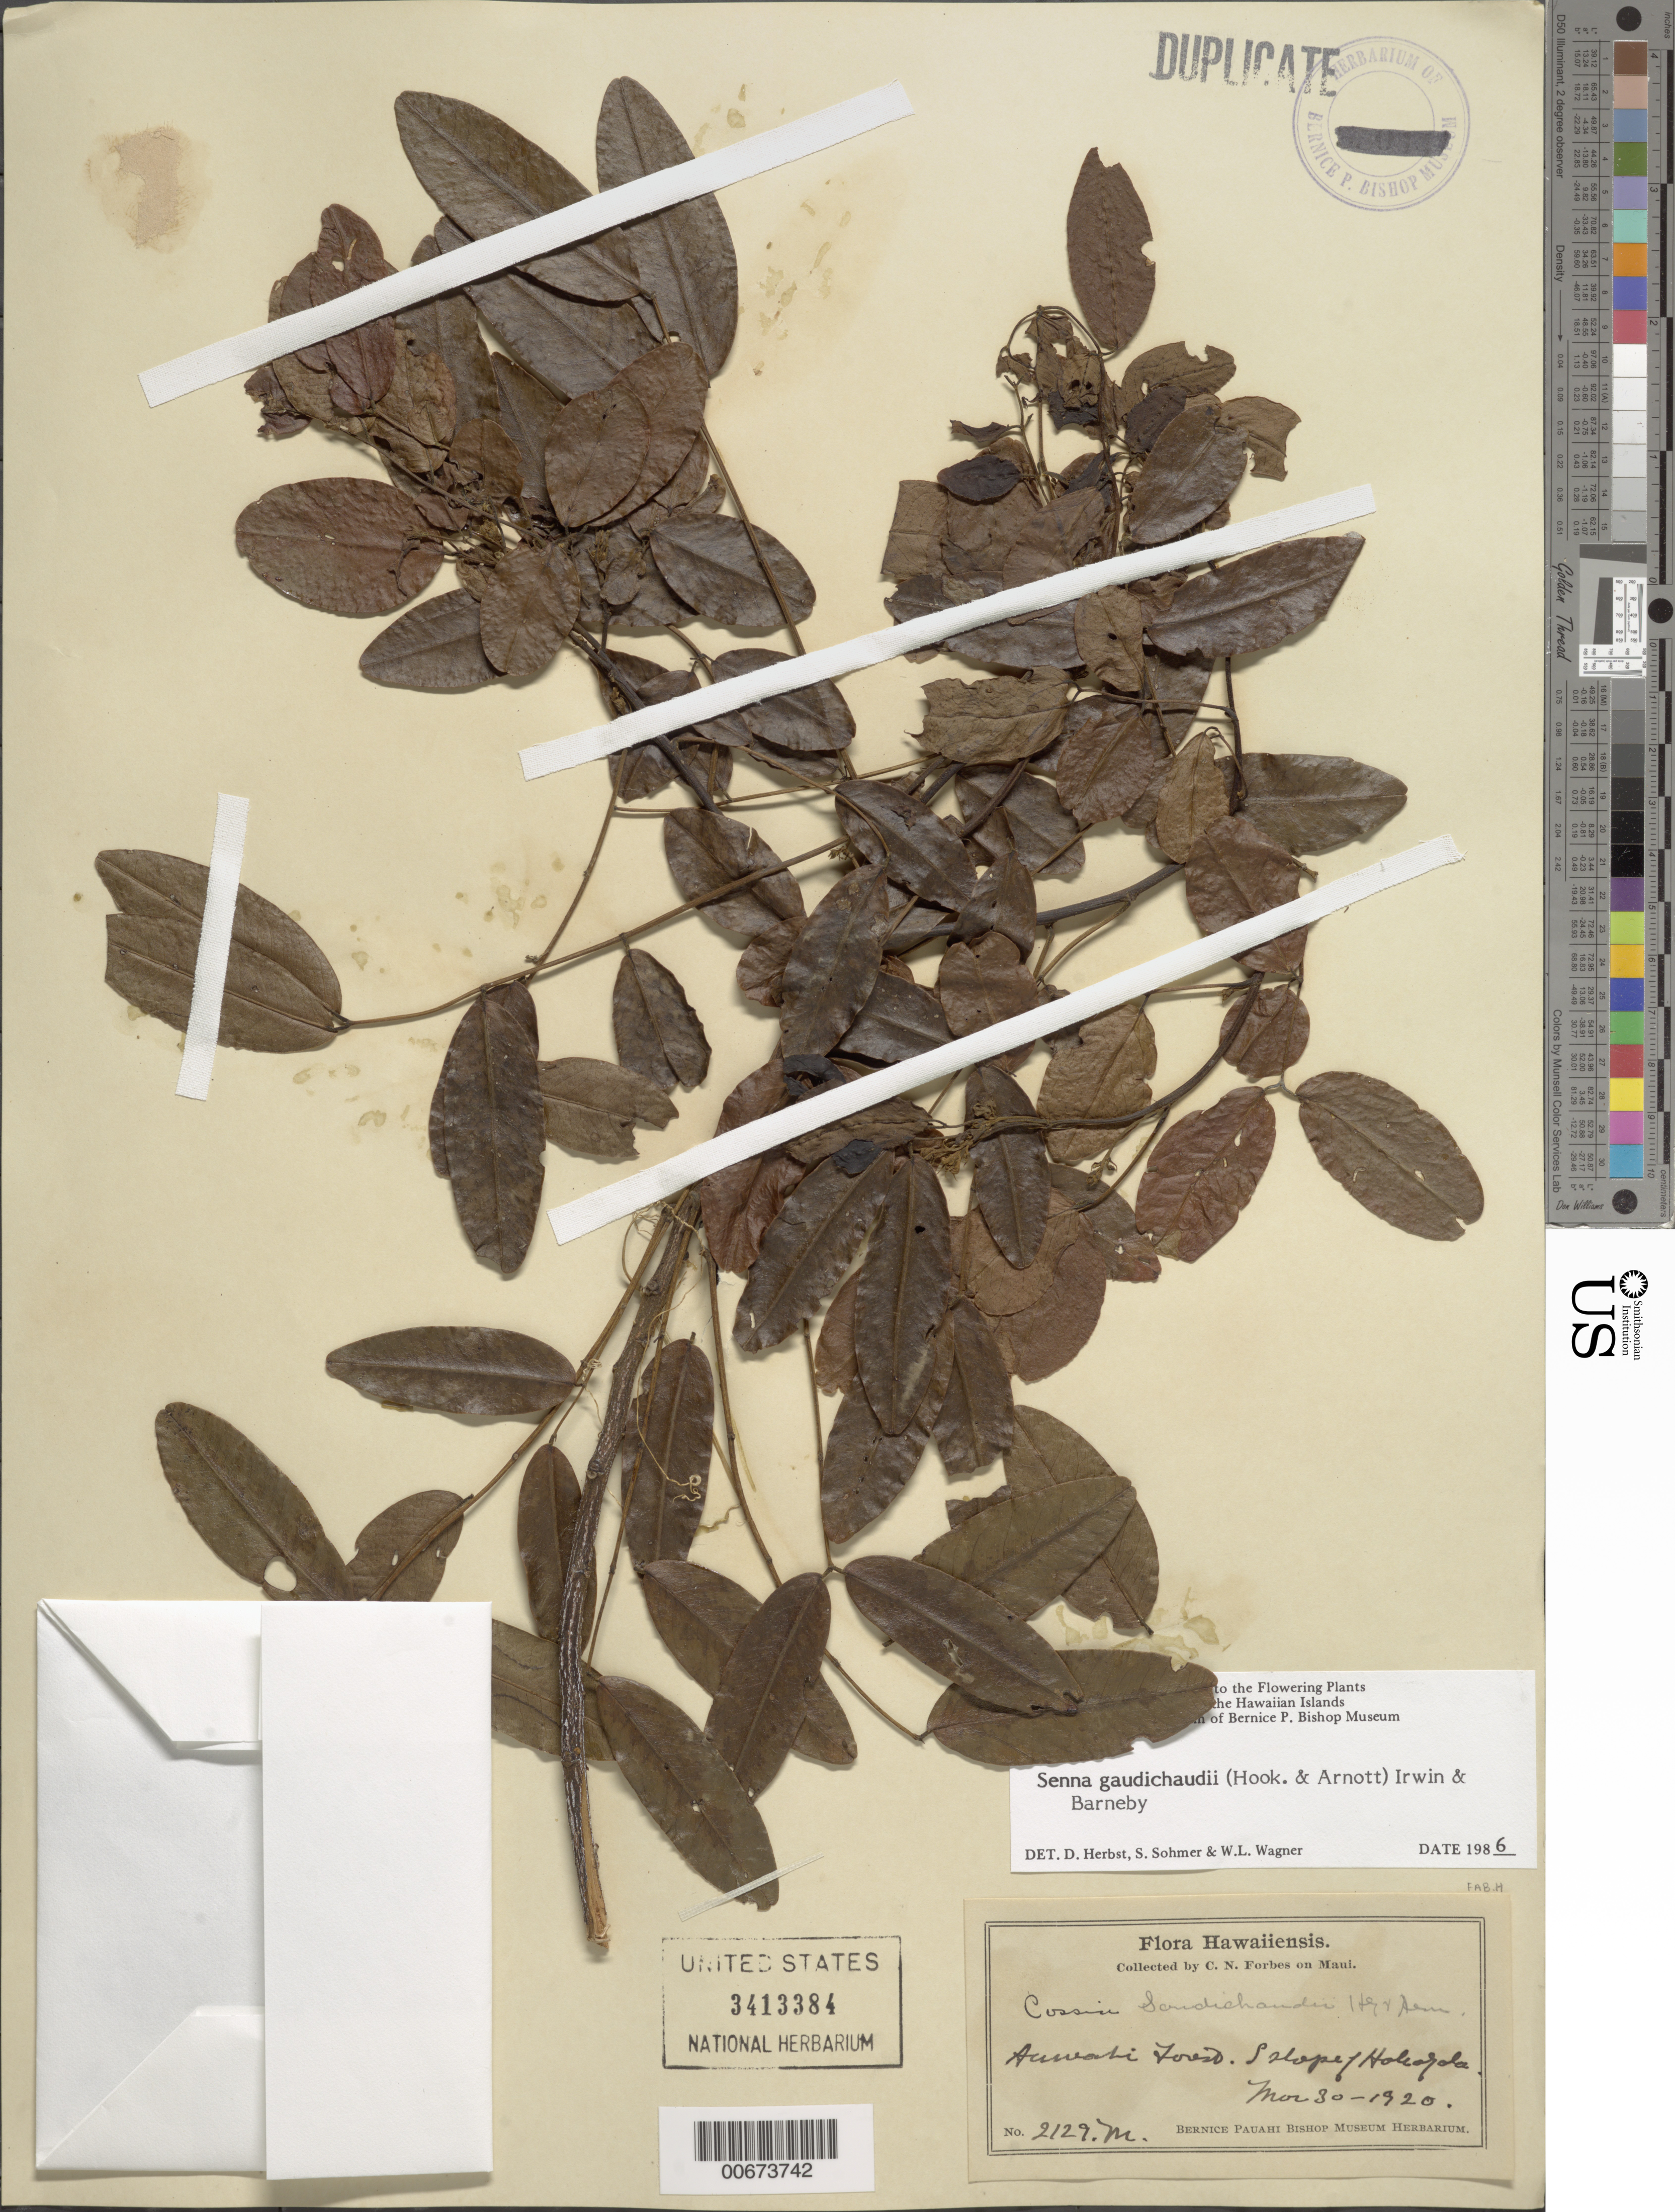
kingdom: Plantae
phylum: Tracheophyta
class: Magnoliopsida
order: Fabales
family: Fabaceae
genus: Senna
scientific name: Senna gaudichaudii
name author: (Hook. & Arn.) H.S. Irwin & Barneby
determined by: Herbst, D. R.; Sohmer, S. H.; Wagner, W. L.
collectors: C. N. Forbes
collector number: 2129.M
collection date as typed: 30 Mar 1920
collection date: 1920-03-30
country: United States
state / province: Hawaii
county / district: Maui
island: Maui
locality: A'awahi forest, S slope of Holeafola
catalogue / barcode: US 3413384